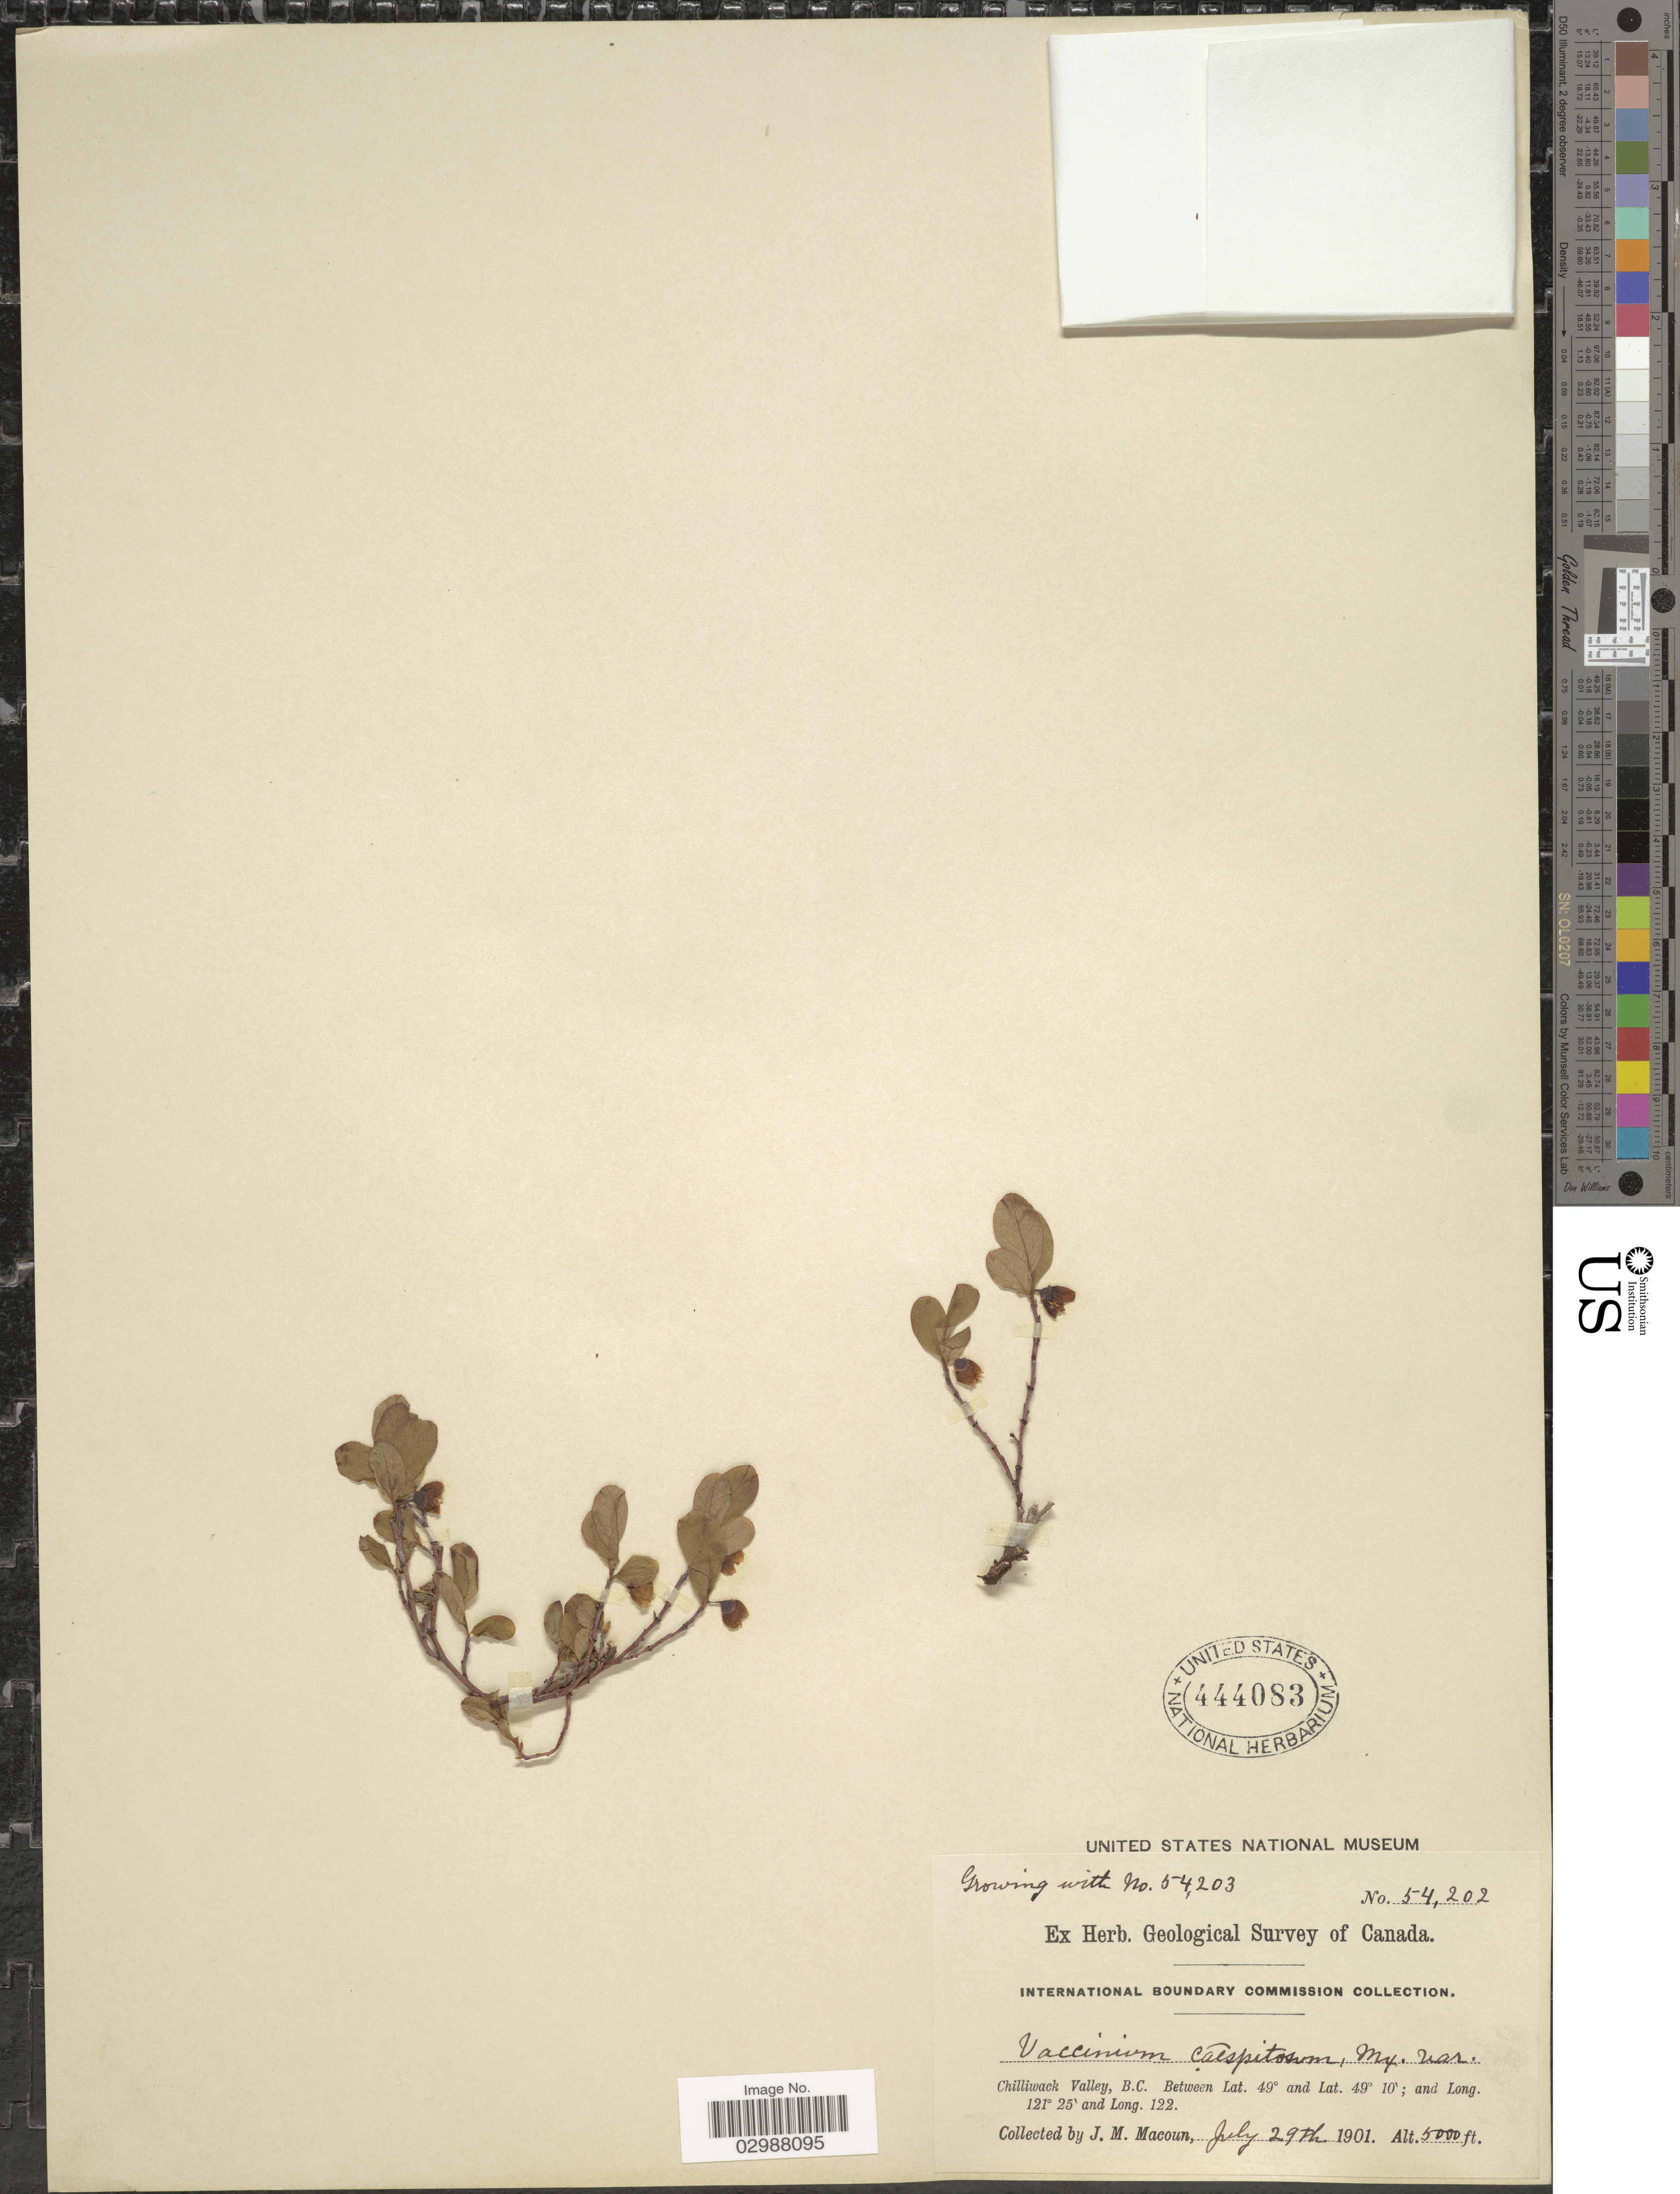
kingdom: Plantae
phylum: Tracheophyta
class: Magnoliopsida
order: Ericales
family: Ericaceae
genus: Vaccinium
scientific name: Vaccinium deliciosum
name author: Piper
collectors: J. M. Macoun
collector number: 54202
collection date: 1901-07-29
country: Canada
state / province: British Columbia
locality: Chilliwack Valley.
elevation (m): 1524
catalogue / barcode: US 444083